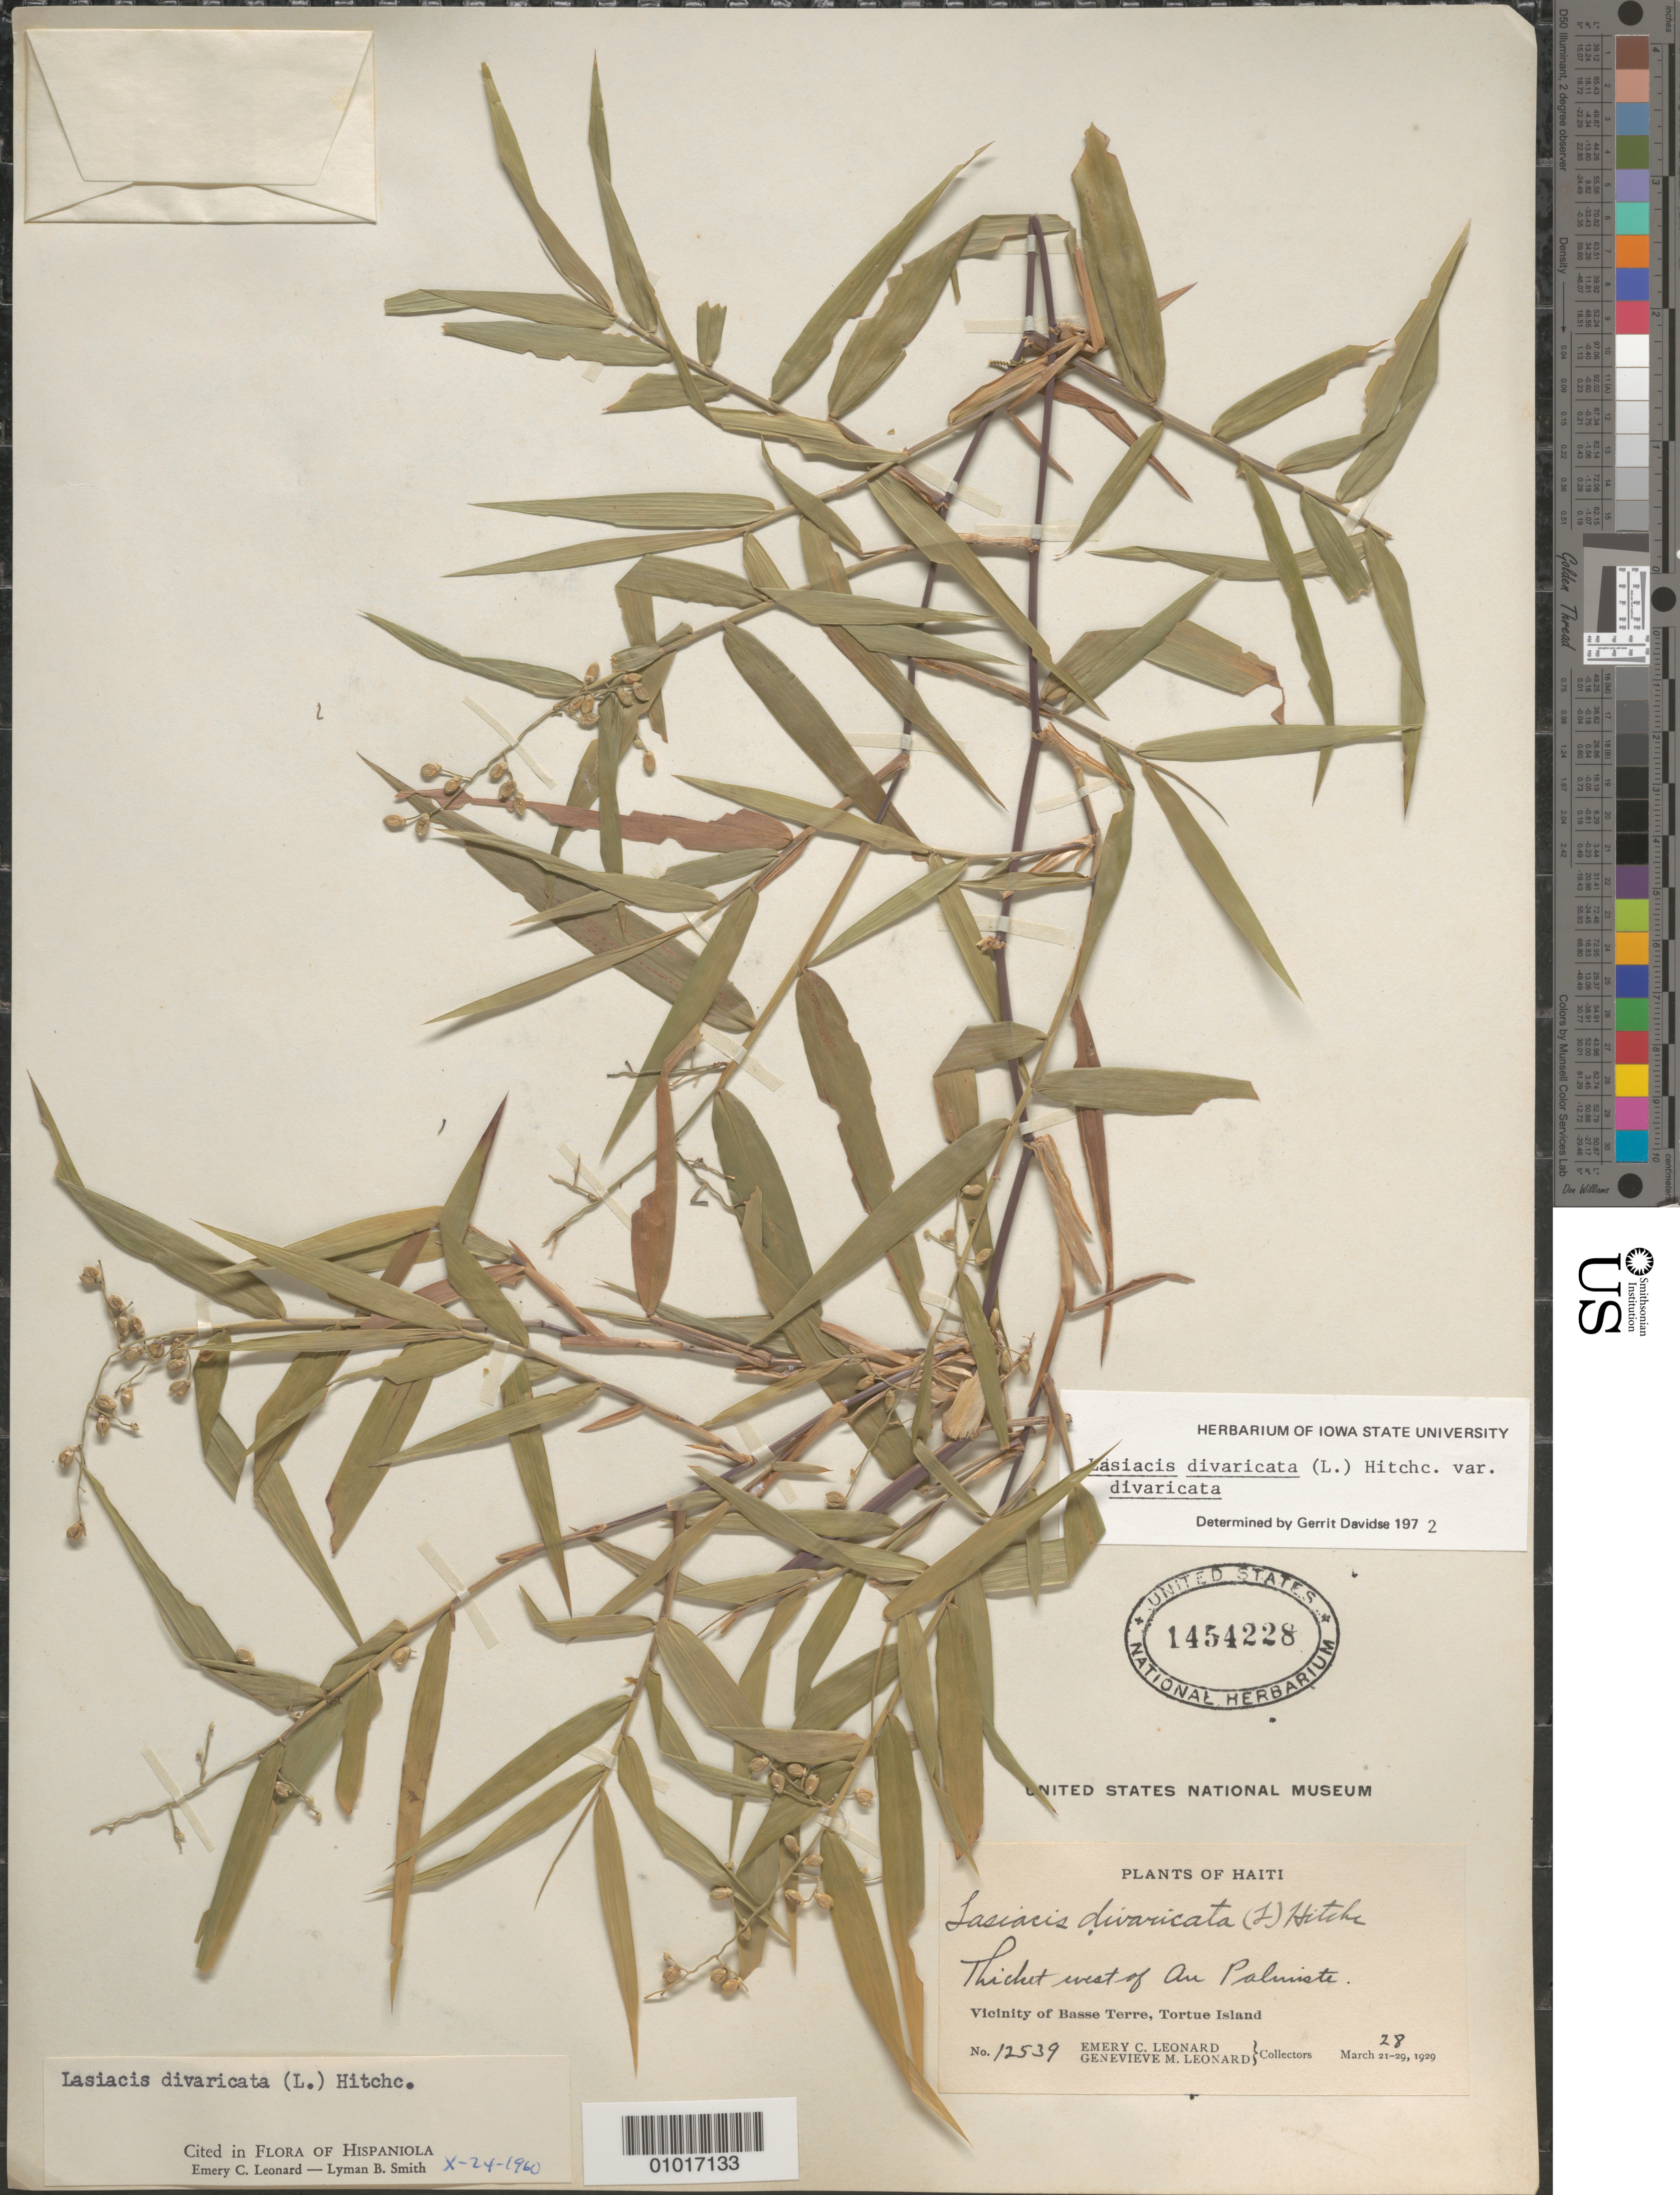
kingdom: Plantae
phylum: Tracheophyta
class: Liliopsida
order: Poales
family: Poaceae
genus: Lasiacis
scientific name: Lasiacis divaricata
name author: (L.) Hitchc.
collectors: E. C. Leonard & G. M. Leonard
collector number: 12539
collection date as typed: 28 Mar 1929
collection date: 1929-03-28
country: Haiti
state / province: Nord-Óuest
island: Île de la Tortue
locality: Vicinity of Basse Terre, Tortue Island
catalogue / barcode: US 1454228